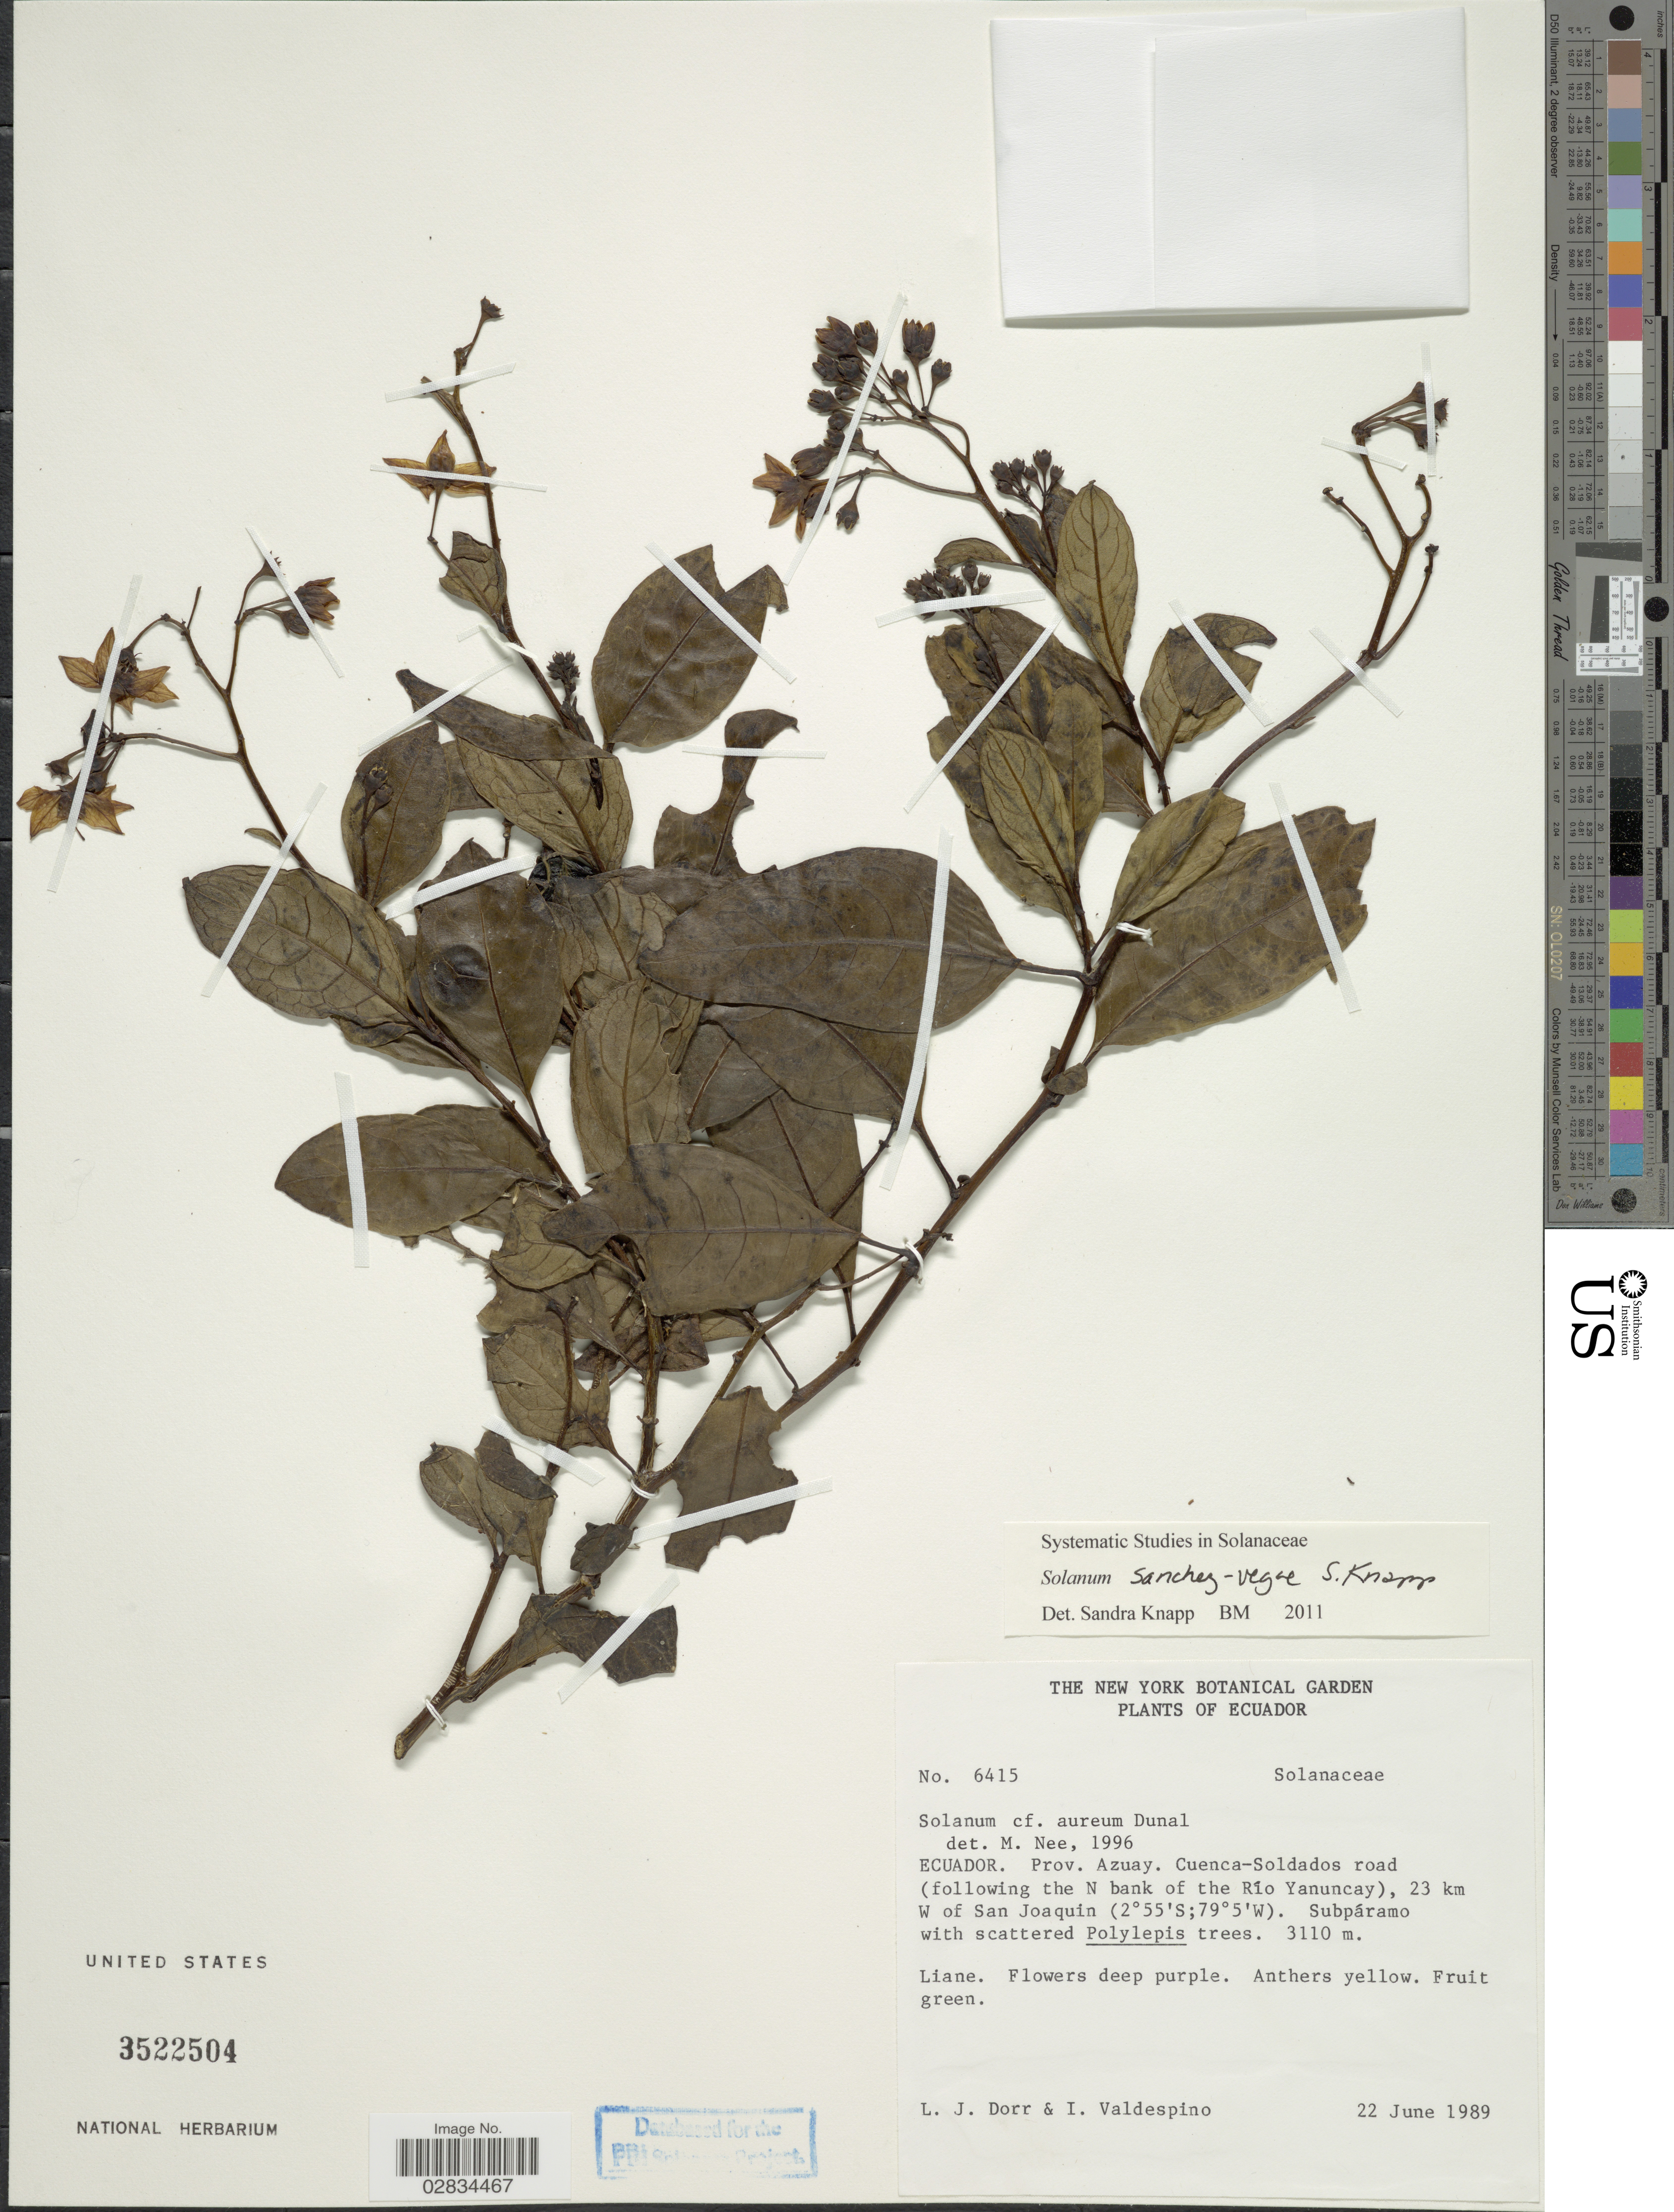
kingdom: Plantae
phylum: Tracheophyta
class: Magnoliopsida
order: Solanales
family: Solanaceae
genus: Solanum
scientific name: Solanum sanchez-vegae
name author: S. Knapp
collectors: L. J. Dorr & I. A. Valdespino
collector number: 6415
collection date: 1989-06-22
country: Ecuador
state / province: Azuay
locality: Prov. Azuay. Cuenca-Soldados road (following the N bank of the Río Yanuncay(, 23 km W of San Joaquin.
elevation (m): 3110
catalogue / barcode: US 3522504